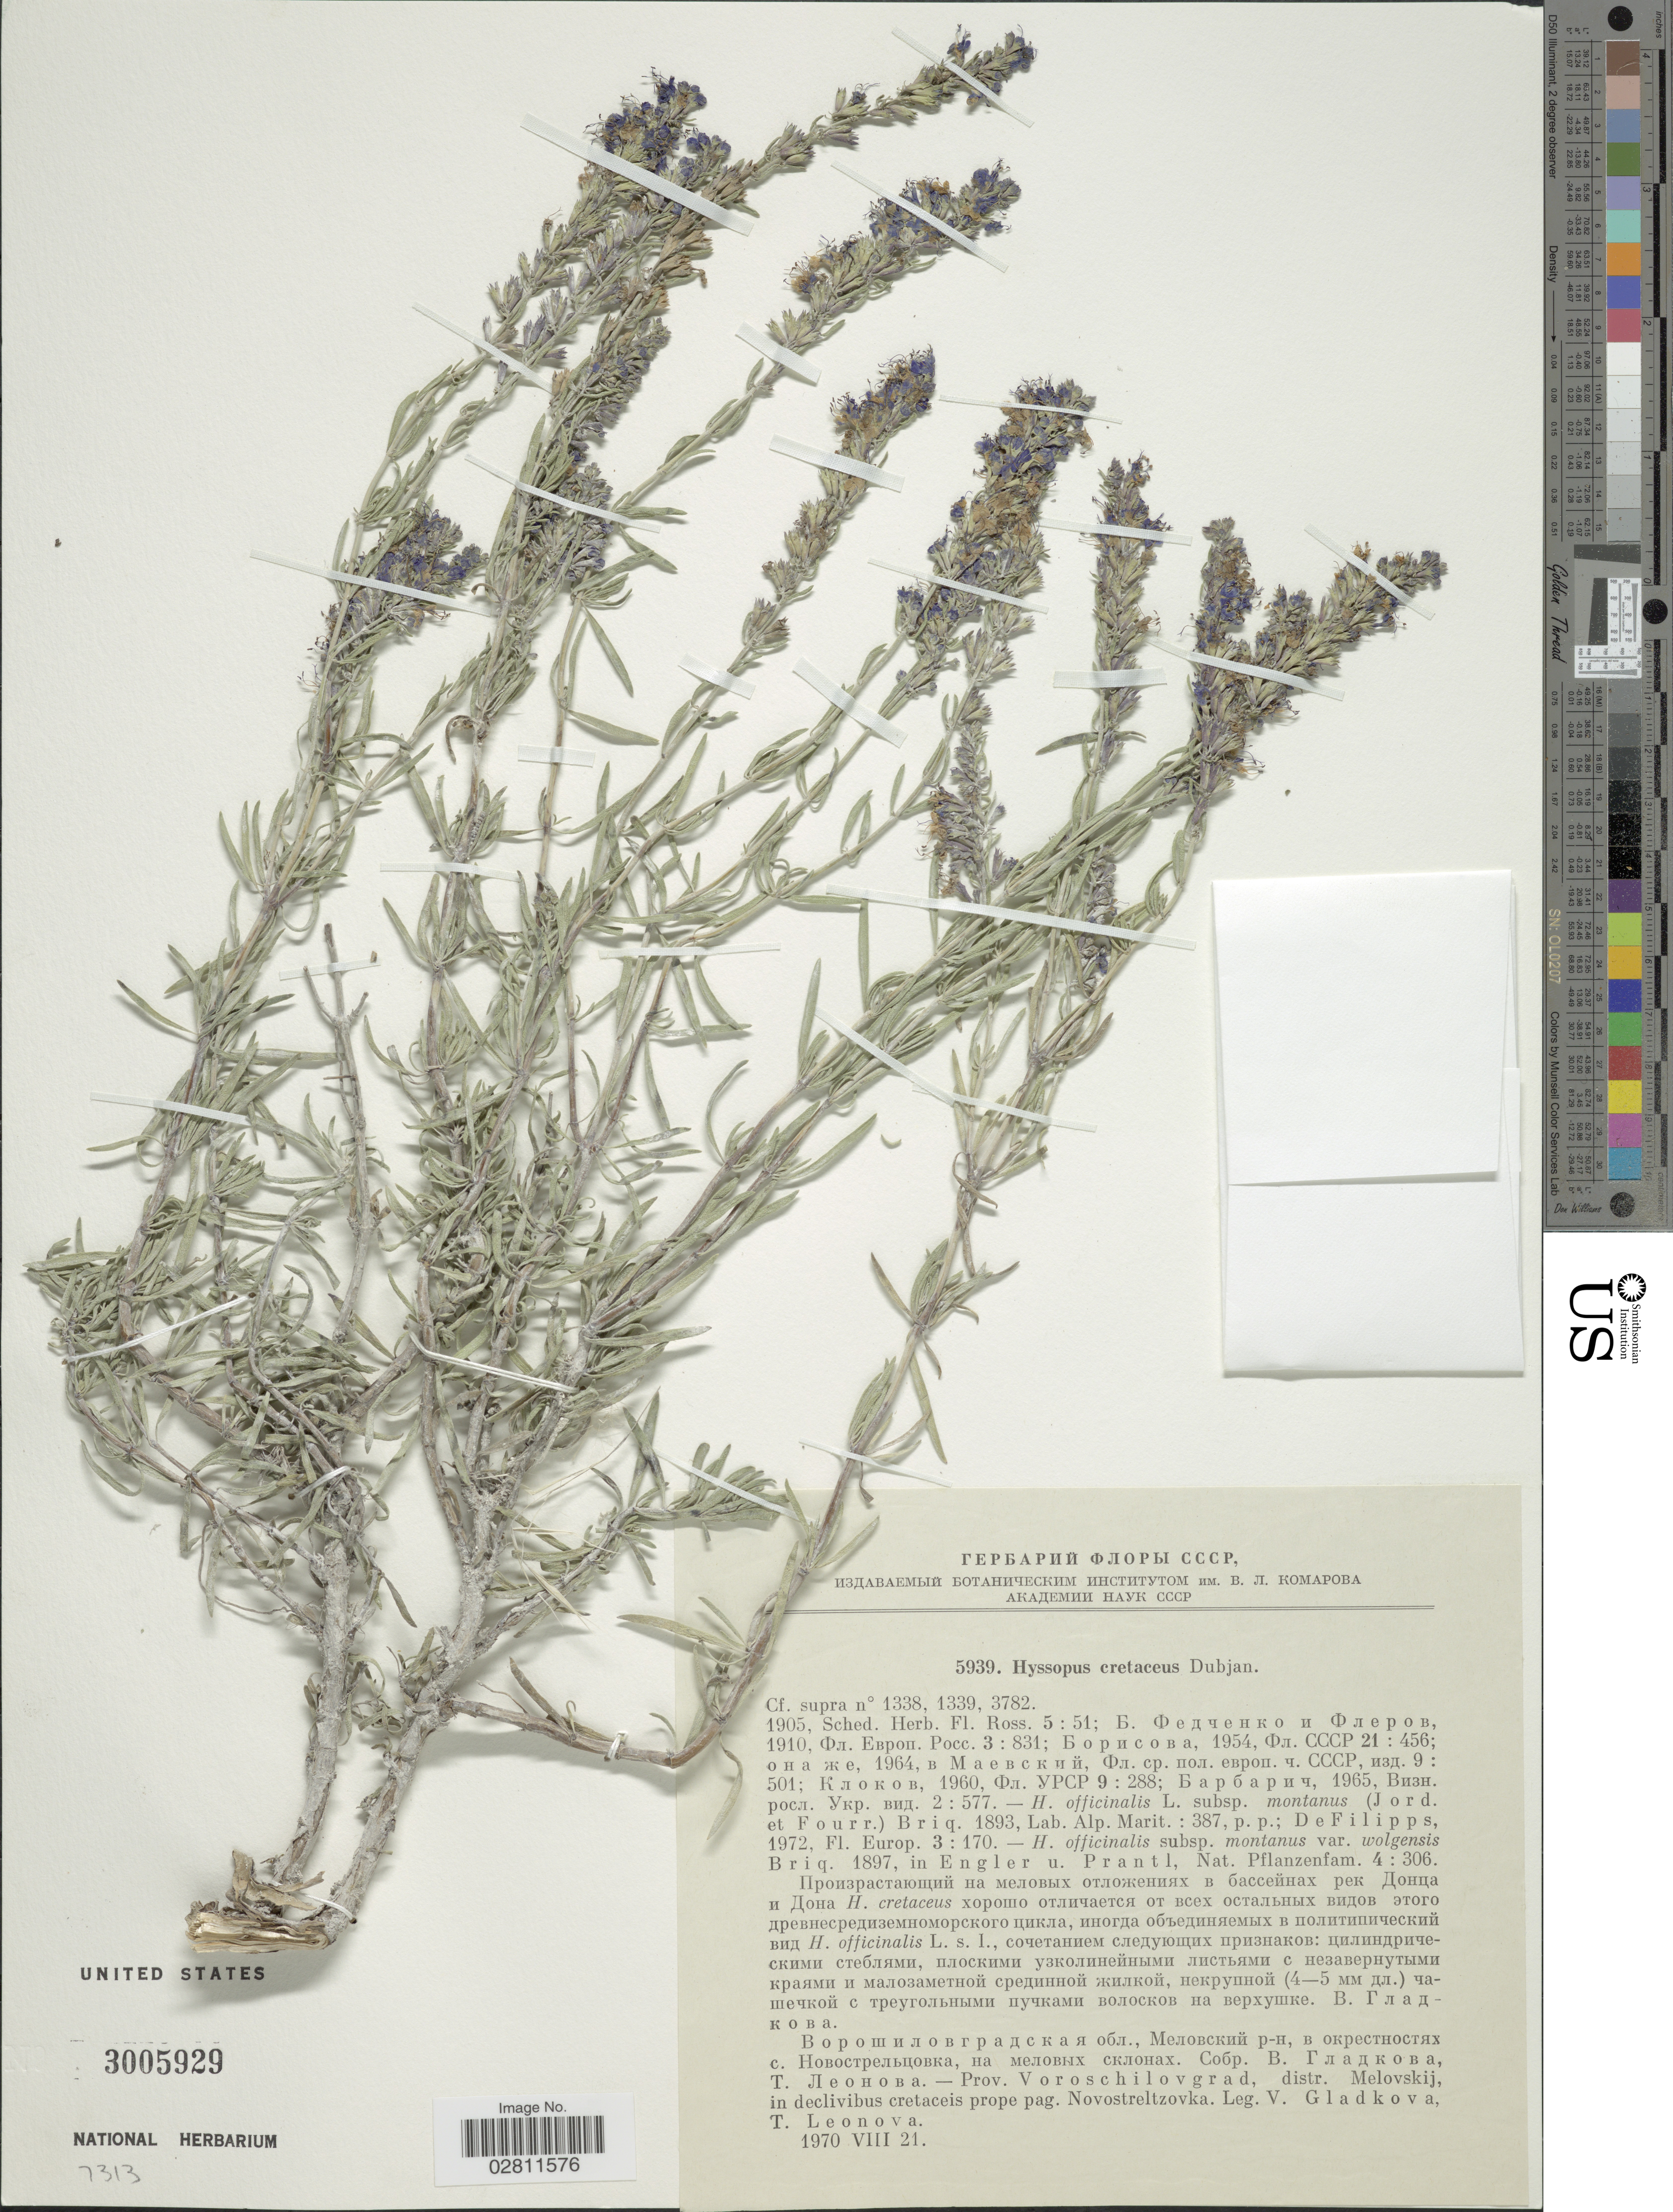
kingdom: Plantae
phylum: Tracheophyta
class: Magnoliopsida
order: Lamiales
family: Lamiaceae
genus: Hyssopus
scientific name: Hyssopus cretaceus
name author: Dubj.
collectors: V. Gladkova & T. Leonova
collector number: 5939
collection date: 1970-08-21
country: Ukraine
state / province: Luhans'k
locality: Prov. Voroschilovgrad, distr. Melovskij, in declivibus cretaceis prope pag. Novostreltzovka.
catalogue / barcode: US 3005929